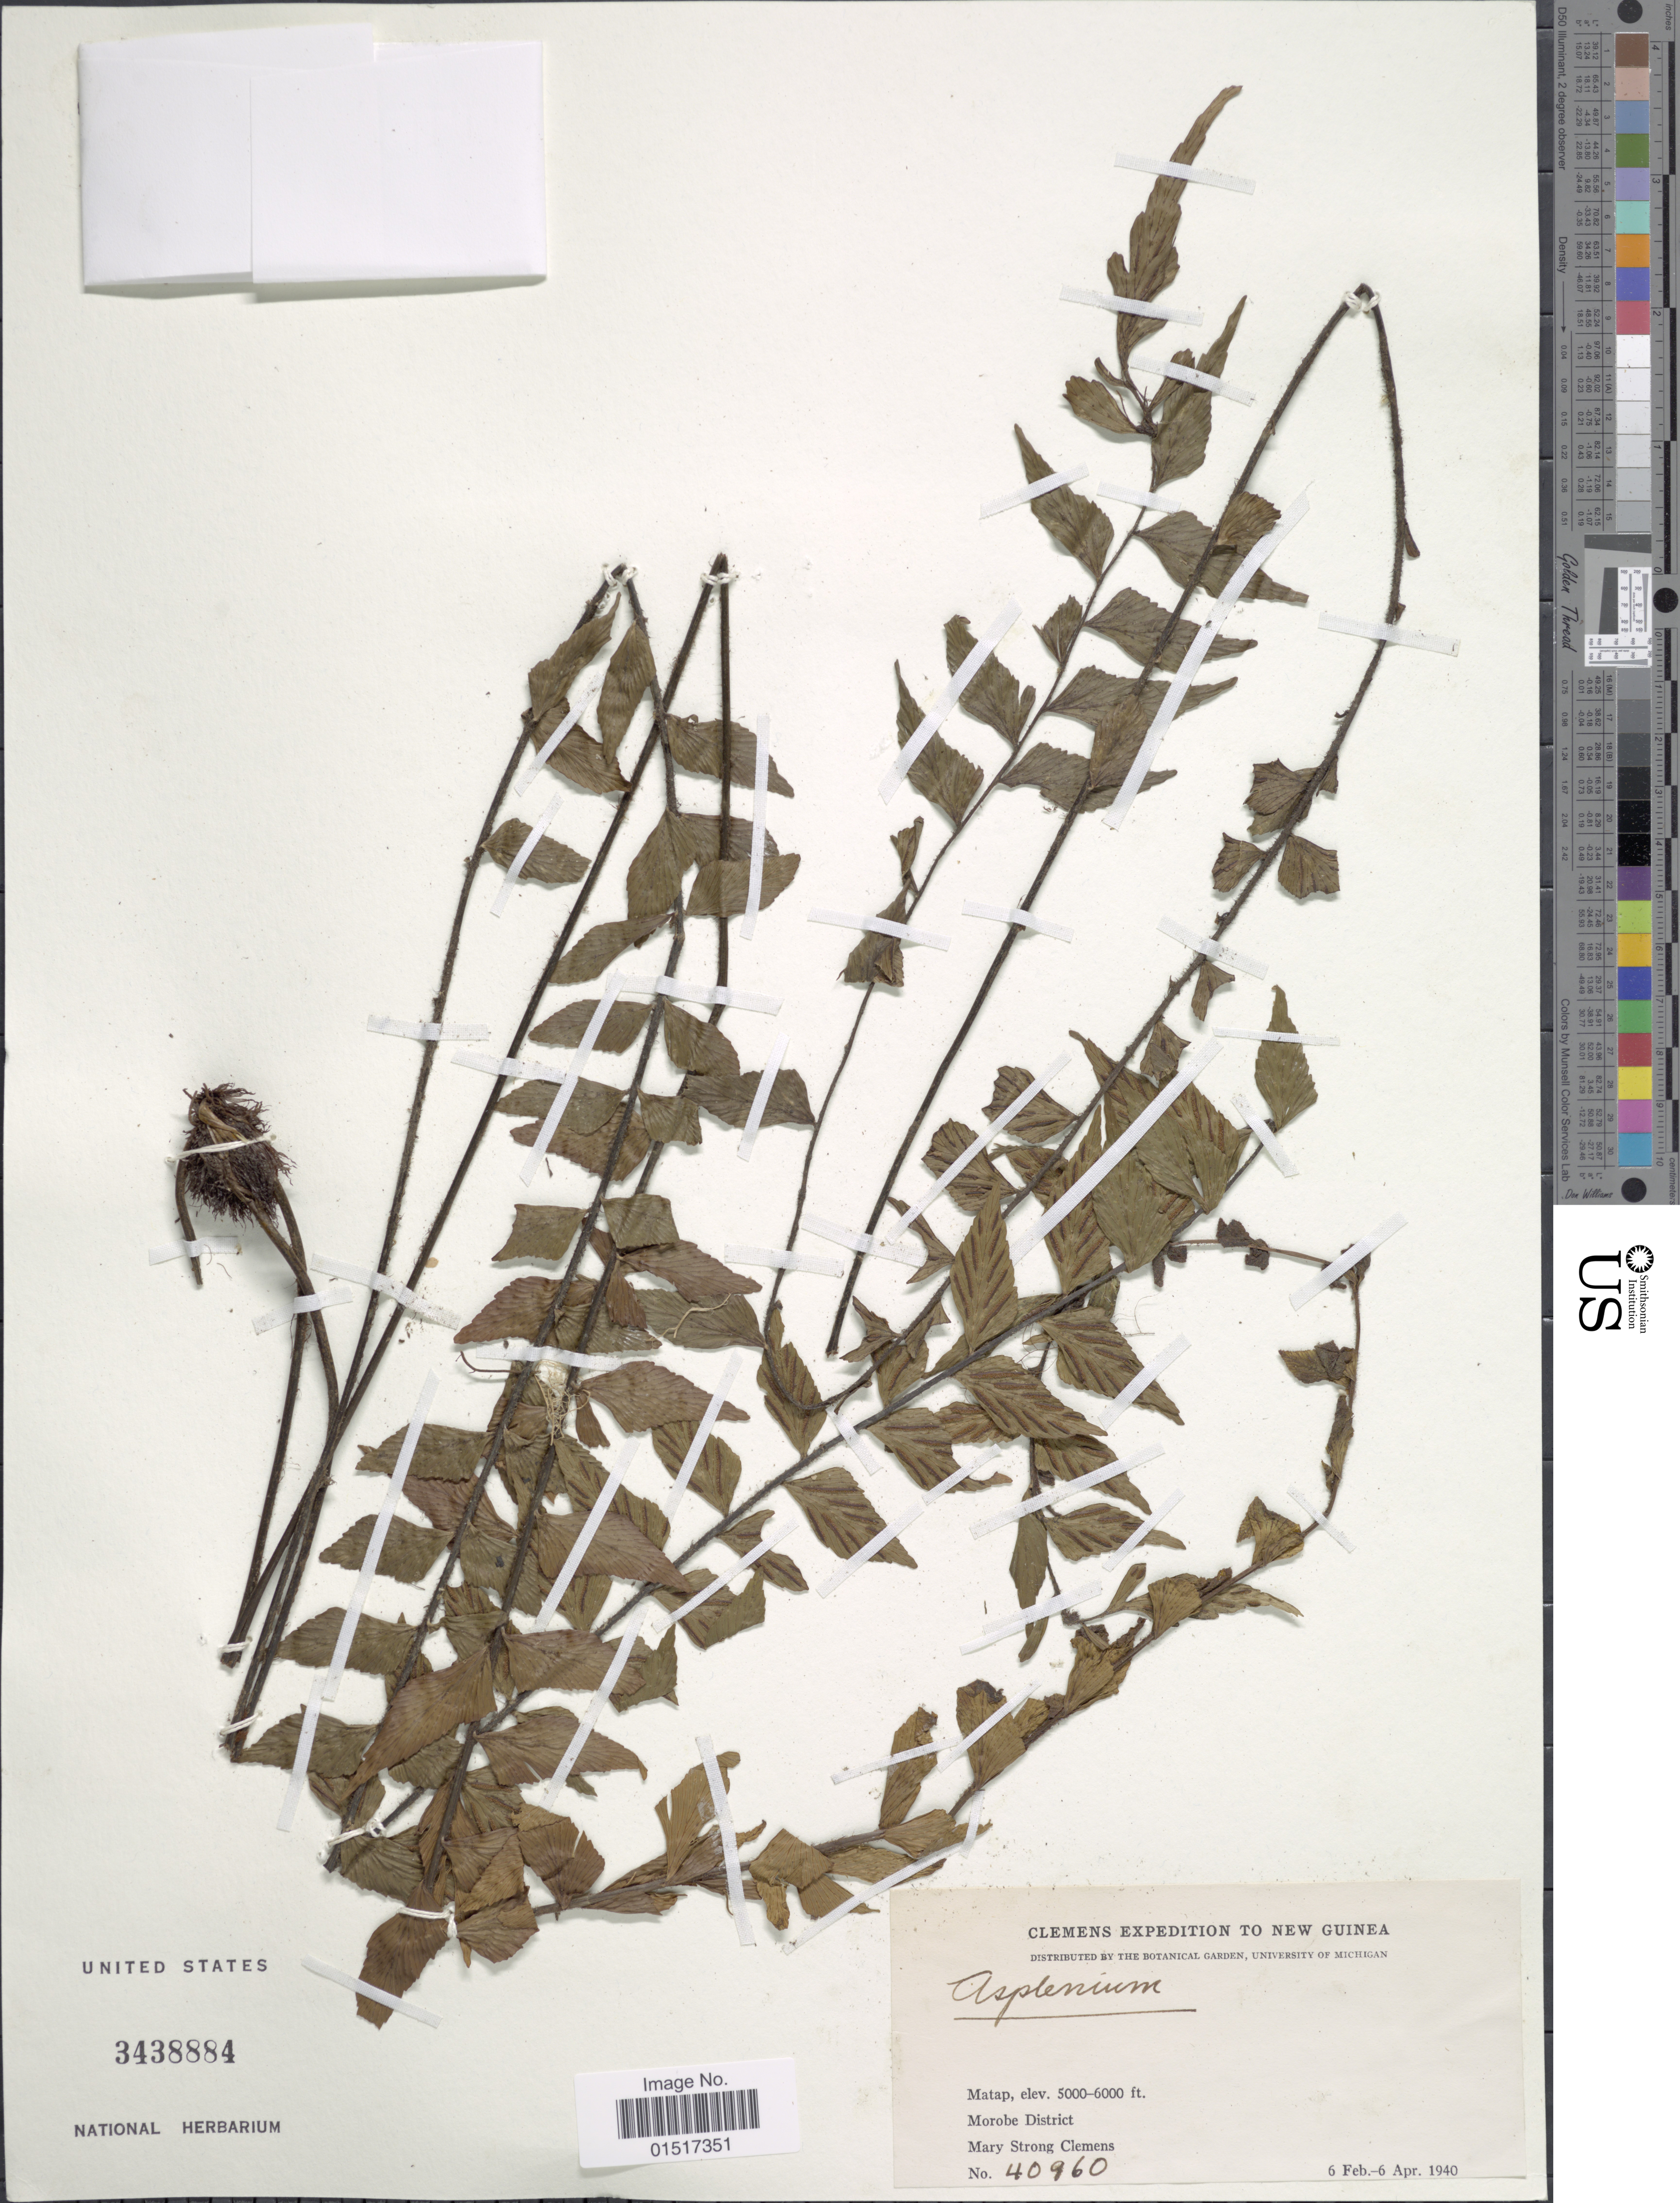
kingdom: Plantae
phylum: Tracheophyta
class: Polypodiopsida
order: Polypodiales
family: Aspleniaceae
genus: Asplenium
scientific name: Asplenium sp.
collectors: M. S. Clemens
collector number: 40960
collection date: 1940-02-06/1940-04-06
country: Papua New Guinea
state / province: Morobe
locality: New Guinea. Matap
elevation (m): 1524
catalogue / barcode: US 3438884